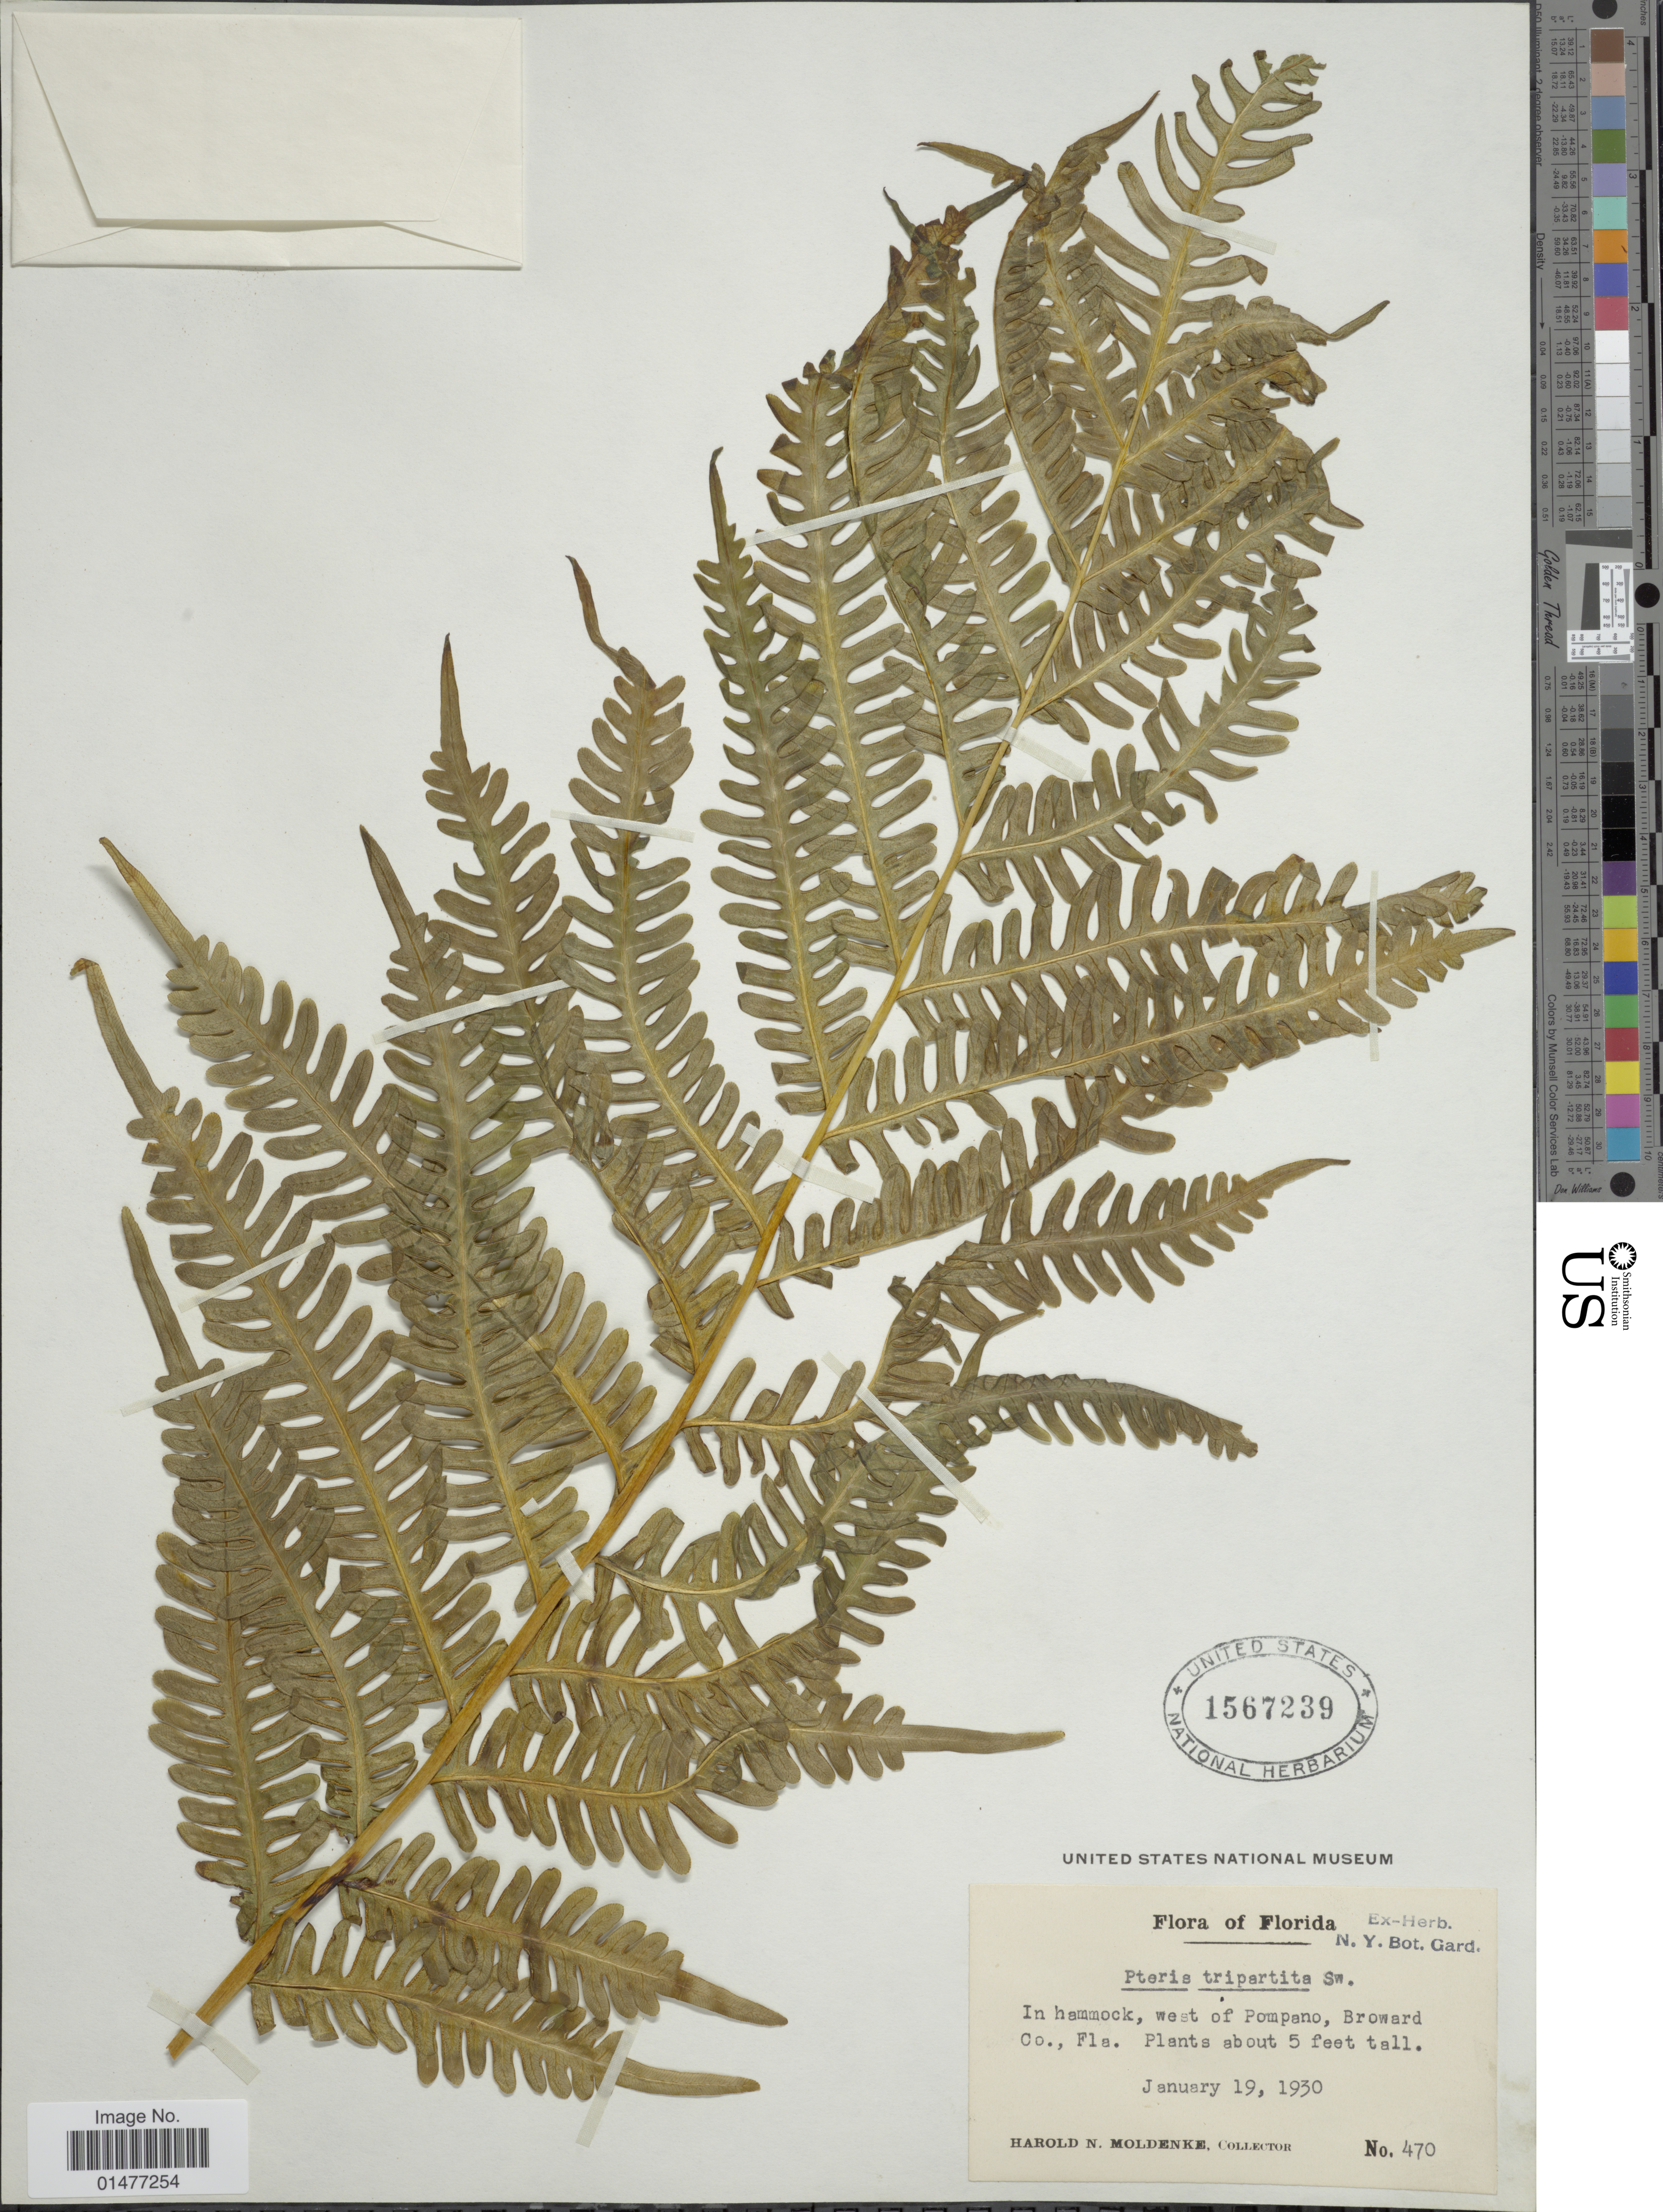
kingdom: Plantae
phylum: Tracheophyta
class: Polypodiopsida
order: Polypodiales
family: Pteridaceae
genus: Pteris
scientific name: Pteris tripartita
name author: Sw.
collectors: H. N. Moldenke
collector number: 470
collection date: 1930-01-19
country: United States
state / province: Florida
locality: Flora of Florida, In hammock, west of Pompano, Broward Co. Fla. Plants about 5 feet tall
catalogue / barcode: US 1567239